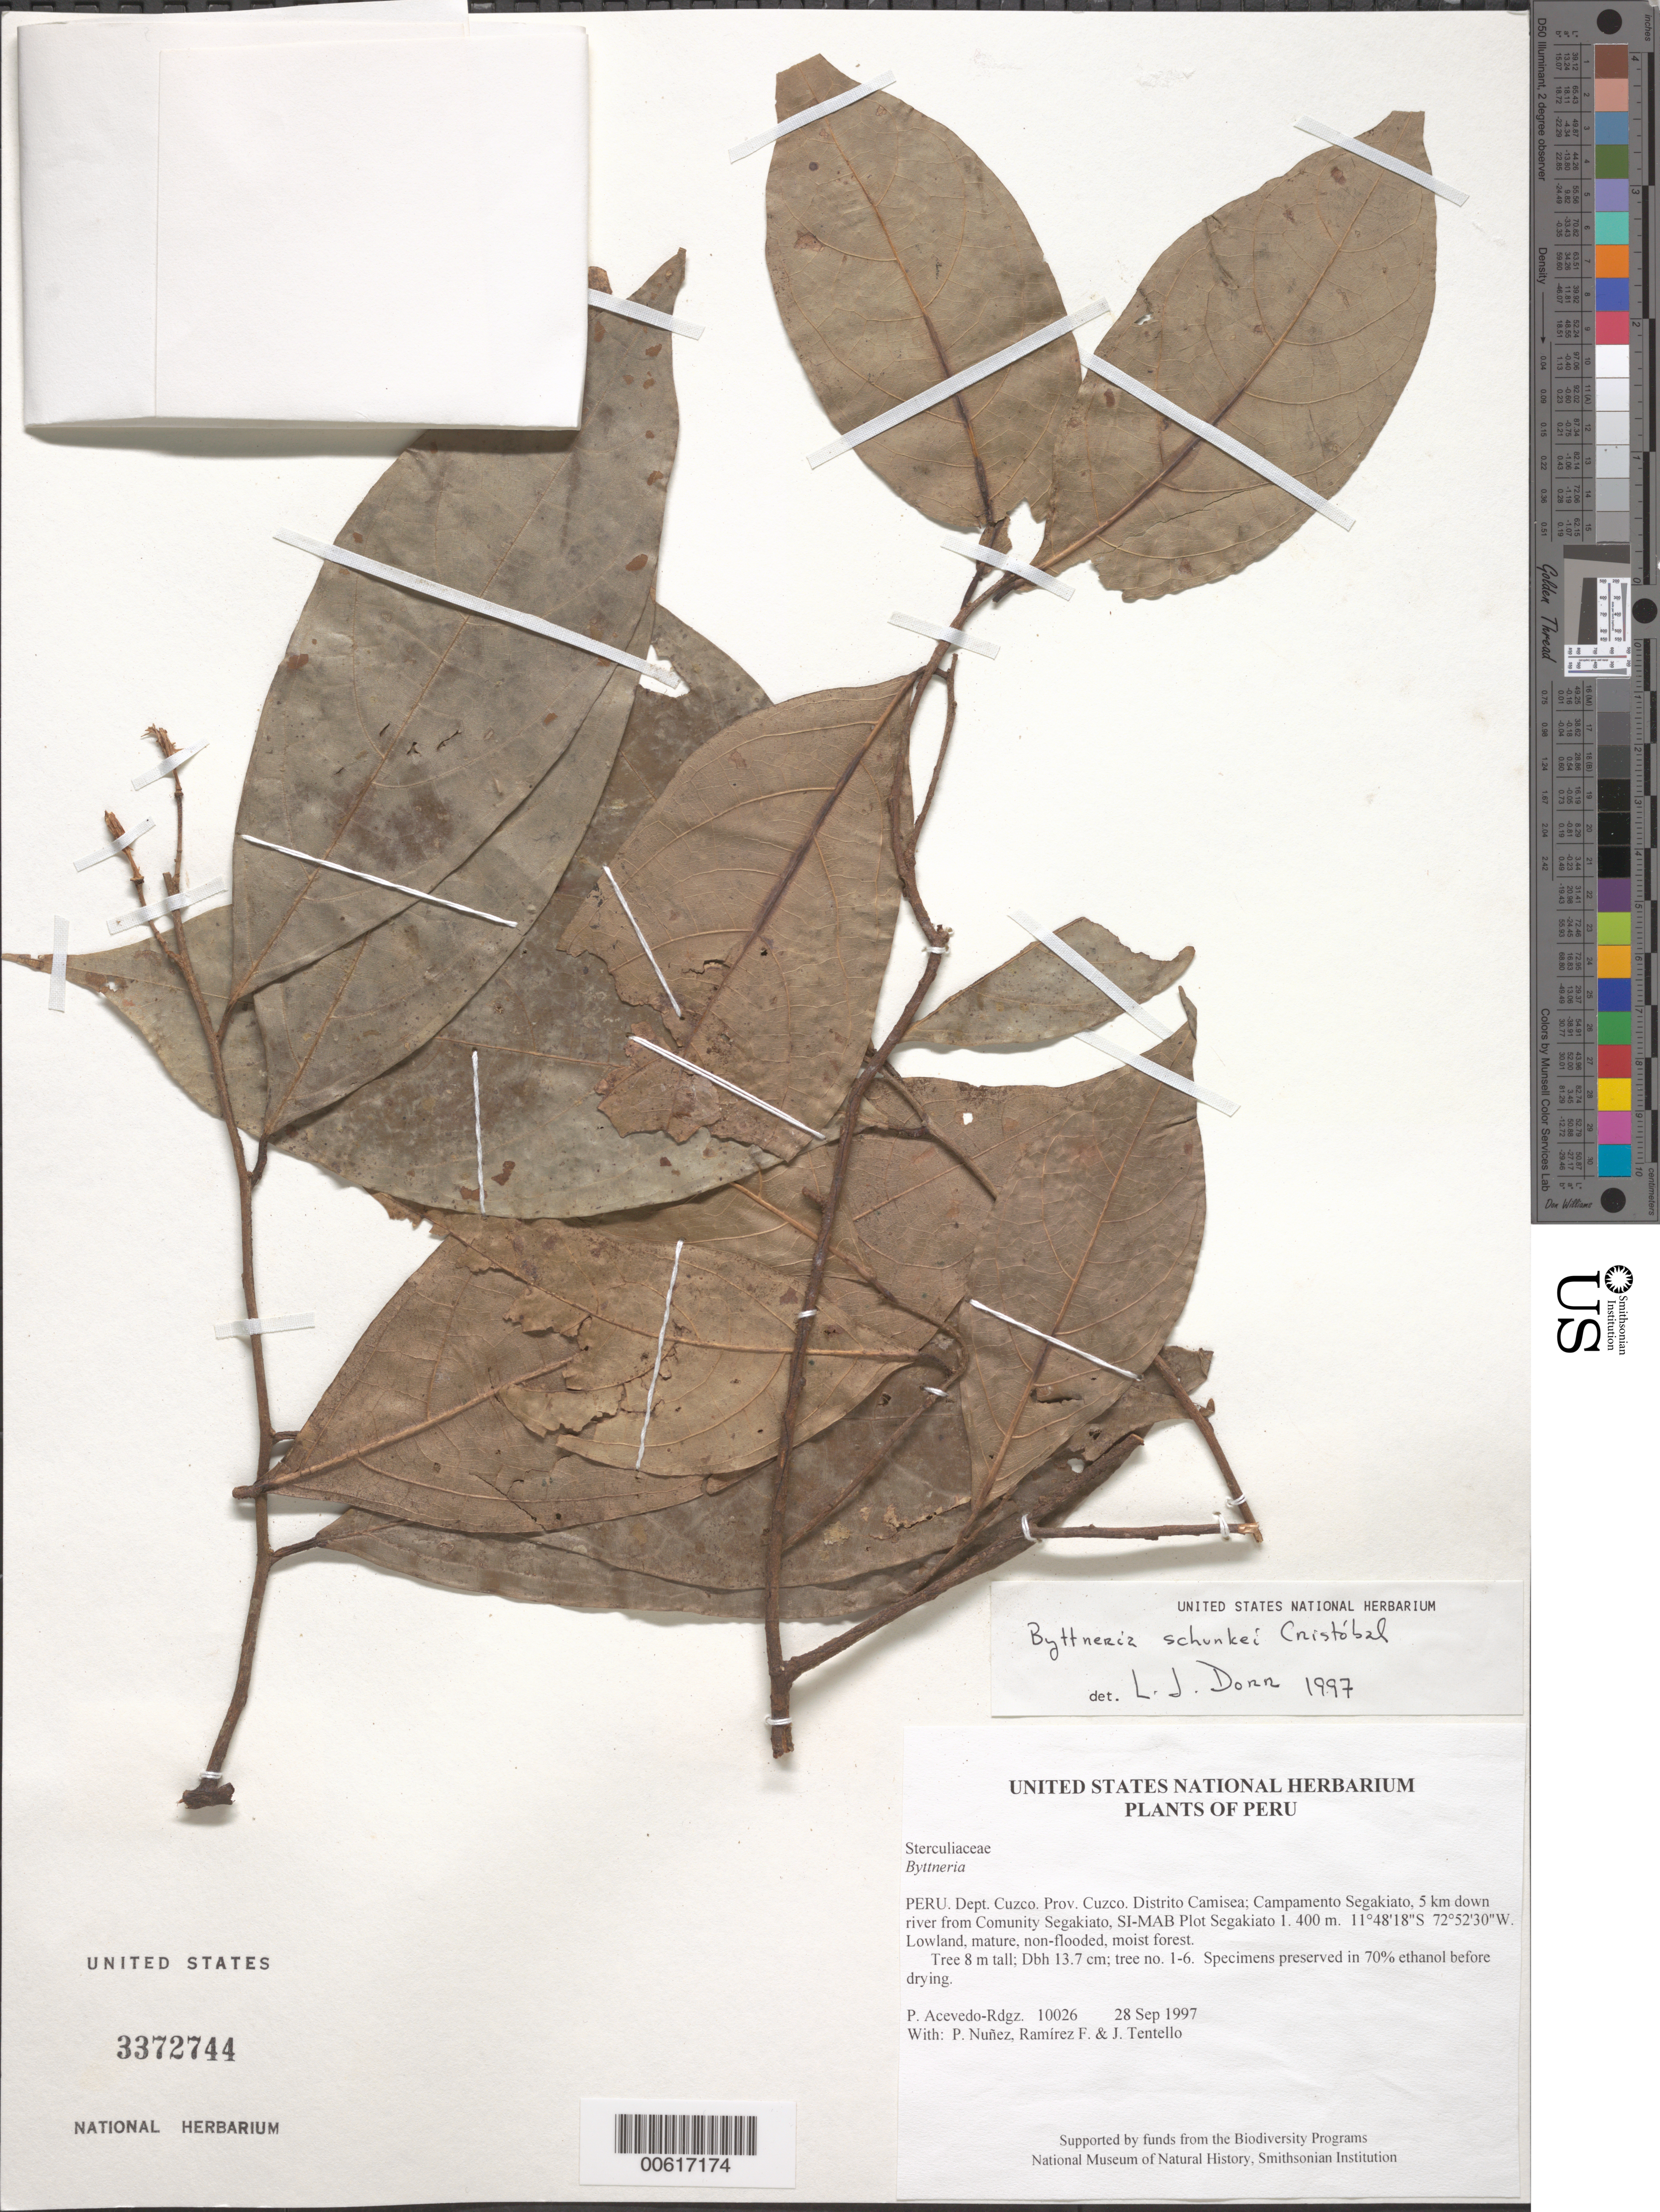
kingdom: Plantae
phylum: Tracheophyta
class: Magnoliopsida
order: Malvales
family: Malvaceae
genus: Byttneria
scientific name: Byttneria schunkei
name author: Cristóbal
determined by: Dorr, L. J., (BOT), Smithsonian Institution - National Museum of Natural History (UNITED STATES)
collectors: P. Acevedo-Rodr., P. Nuñez V., F. Ramirez & J. Tentello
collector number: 10026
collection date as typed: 28 Sep 1997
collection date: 1997-09-28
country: Peru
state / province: Cusco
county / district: Cusco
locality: Distrito Camisea; Campamento Segakiato, 5 km down river from Comunity Segakiato, SI-MAB Plot Segakiato 1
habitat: Lowland, mature, non-flooded, moist forest.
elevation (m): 400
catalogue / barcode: US 3372744